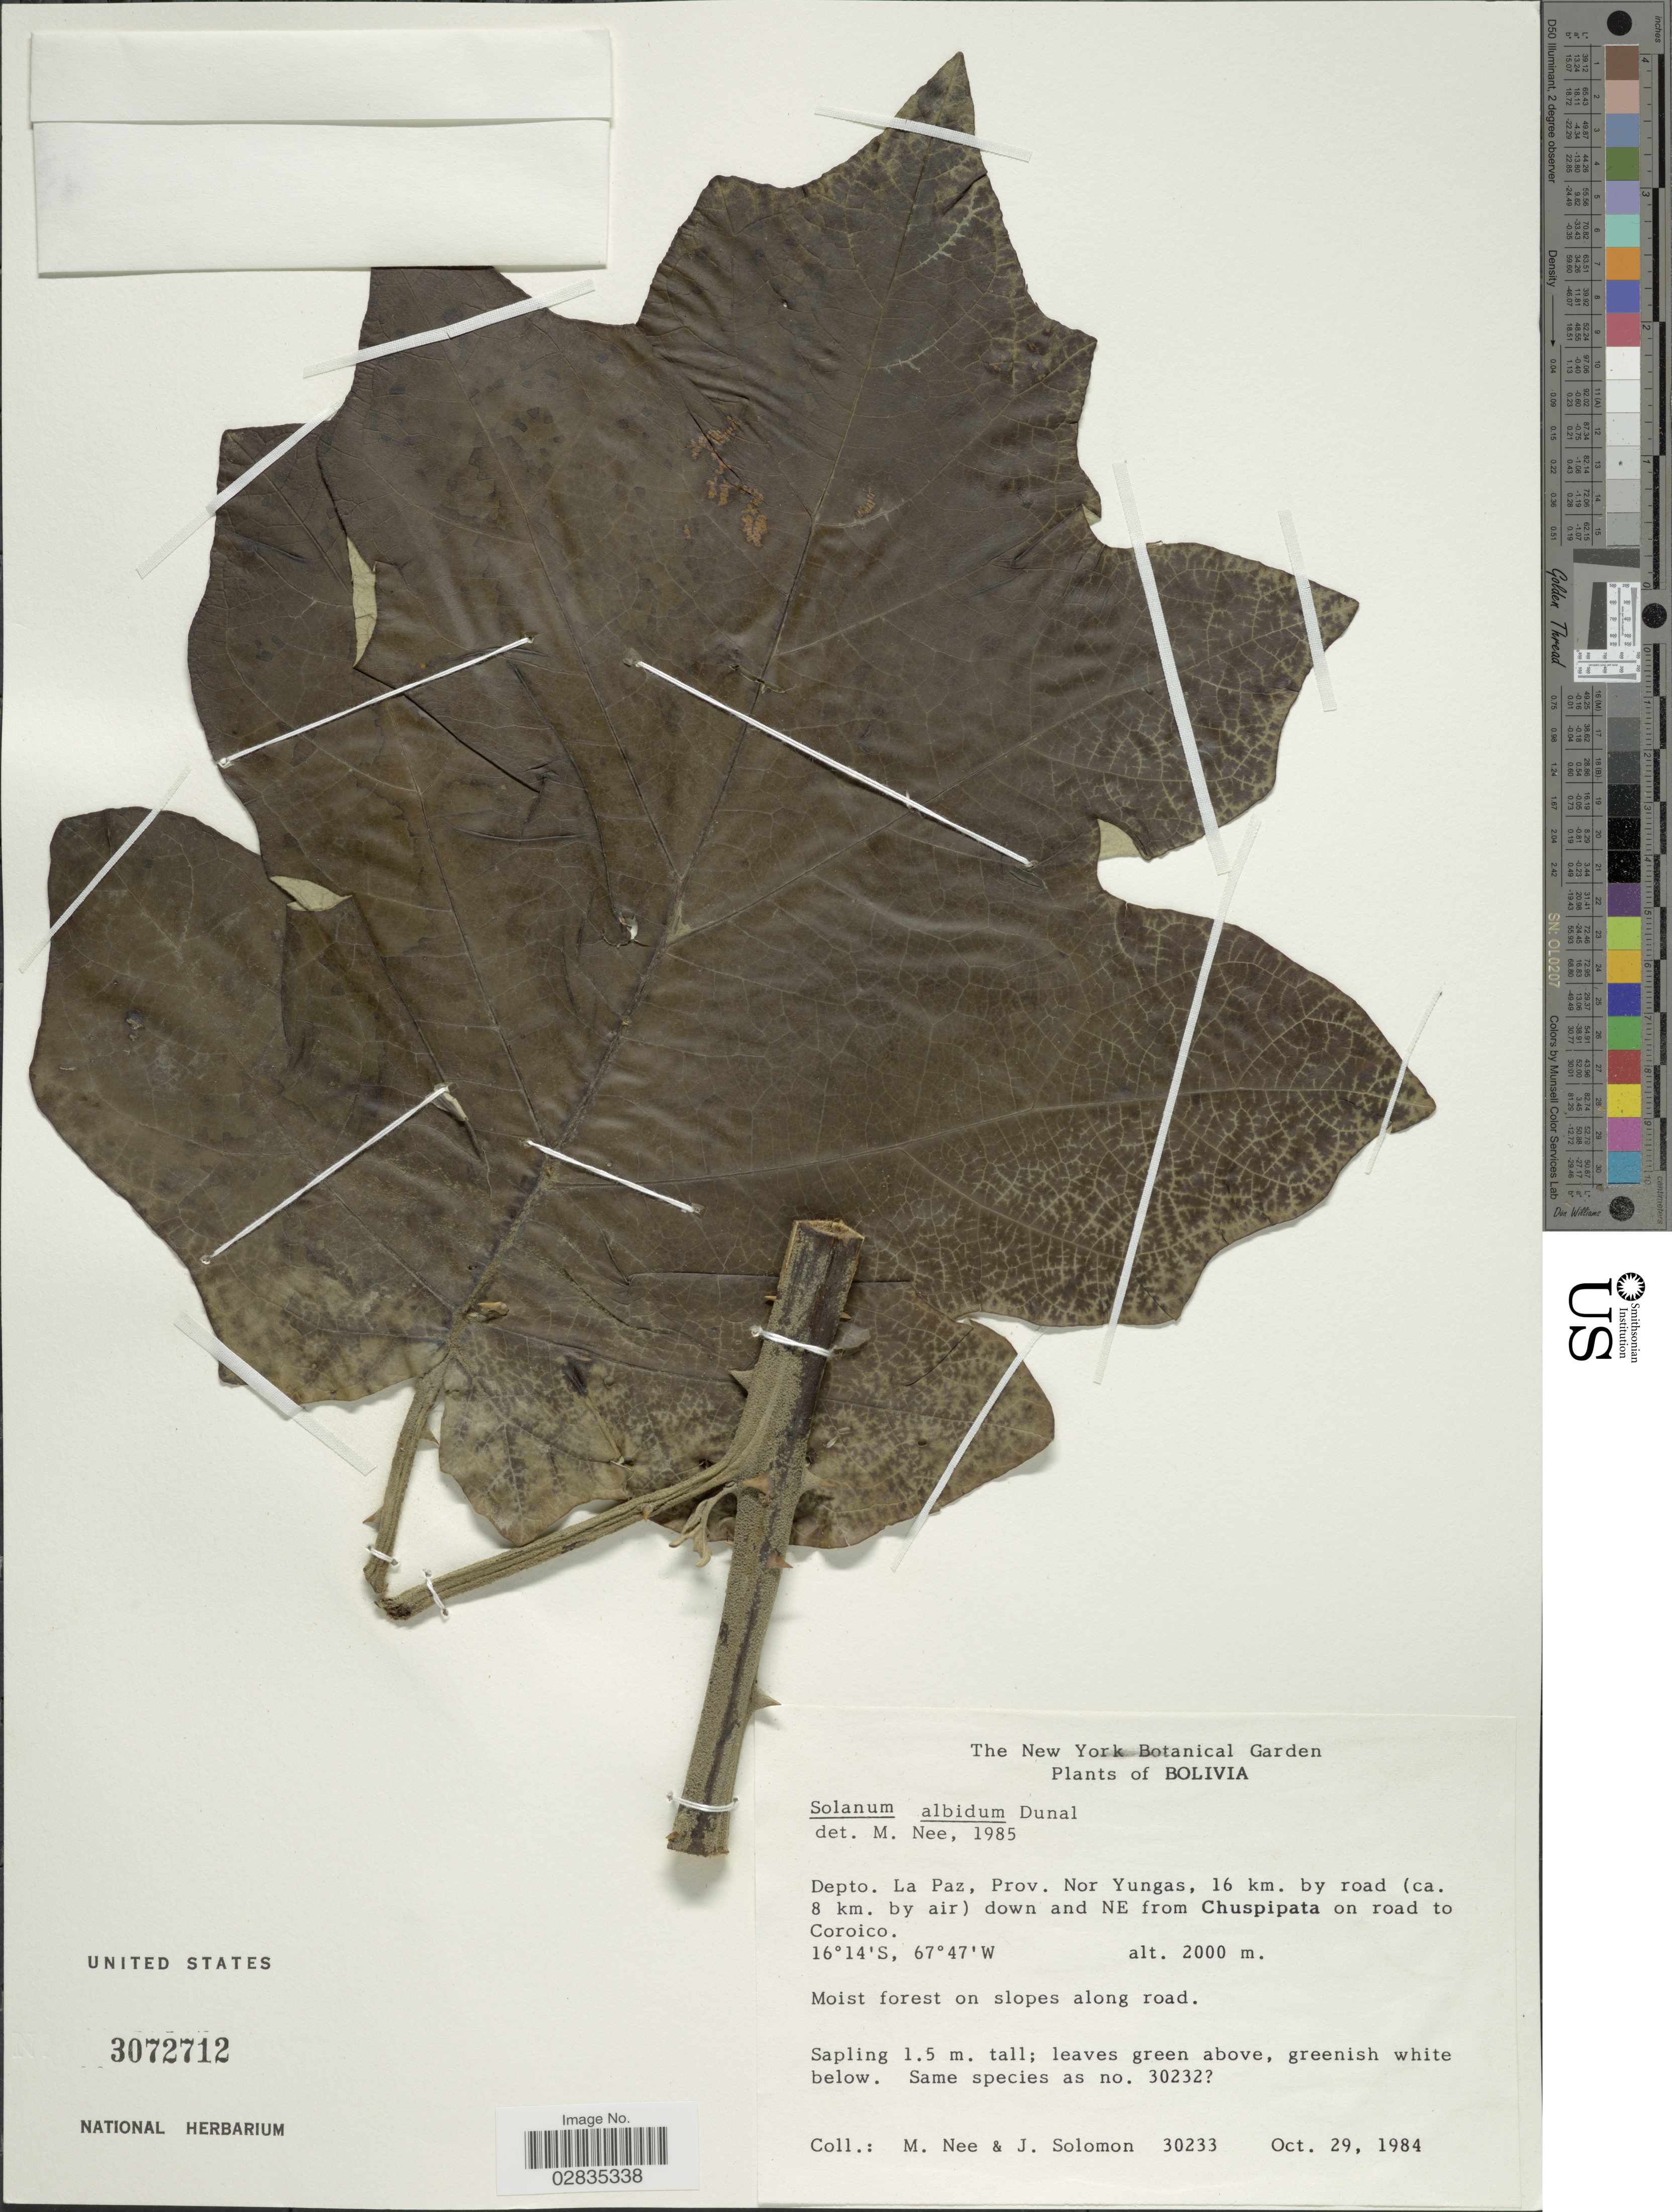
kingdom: Plantae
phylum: Tracheophyta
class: Magnoliopsida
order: Solanales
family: Solanaceae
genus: Solanum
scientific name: Solanum albidum var. albidum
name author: Dunal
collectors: M. Nee & J. Solomon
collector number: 30233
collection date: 1984-10-29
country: Bolivia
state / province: La Paz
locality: Depto. La Paz. Prov. Nor Yungas, 16 km. by road (ca. 8 km. by air) down and NE from Chuspipata on road to Coroico.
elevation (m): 2000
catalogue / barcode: US 3072712